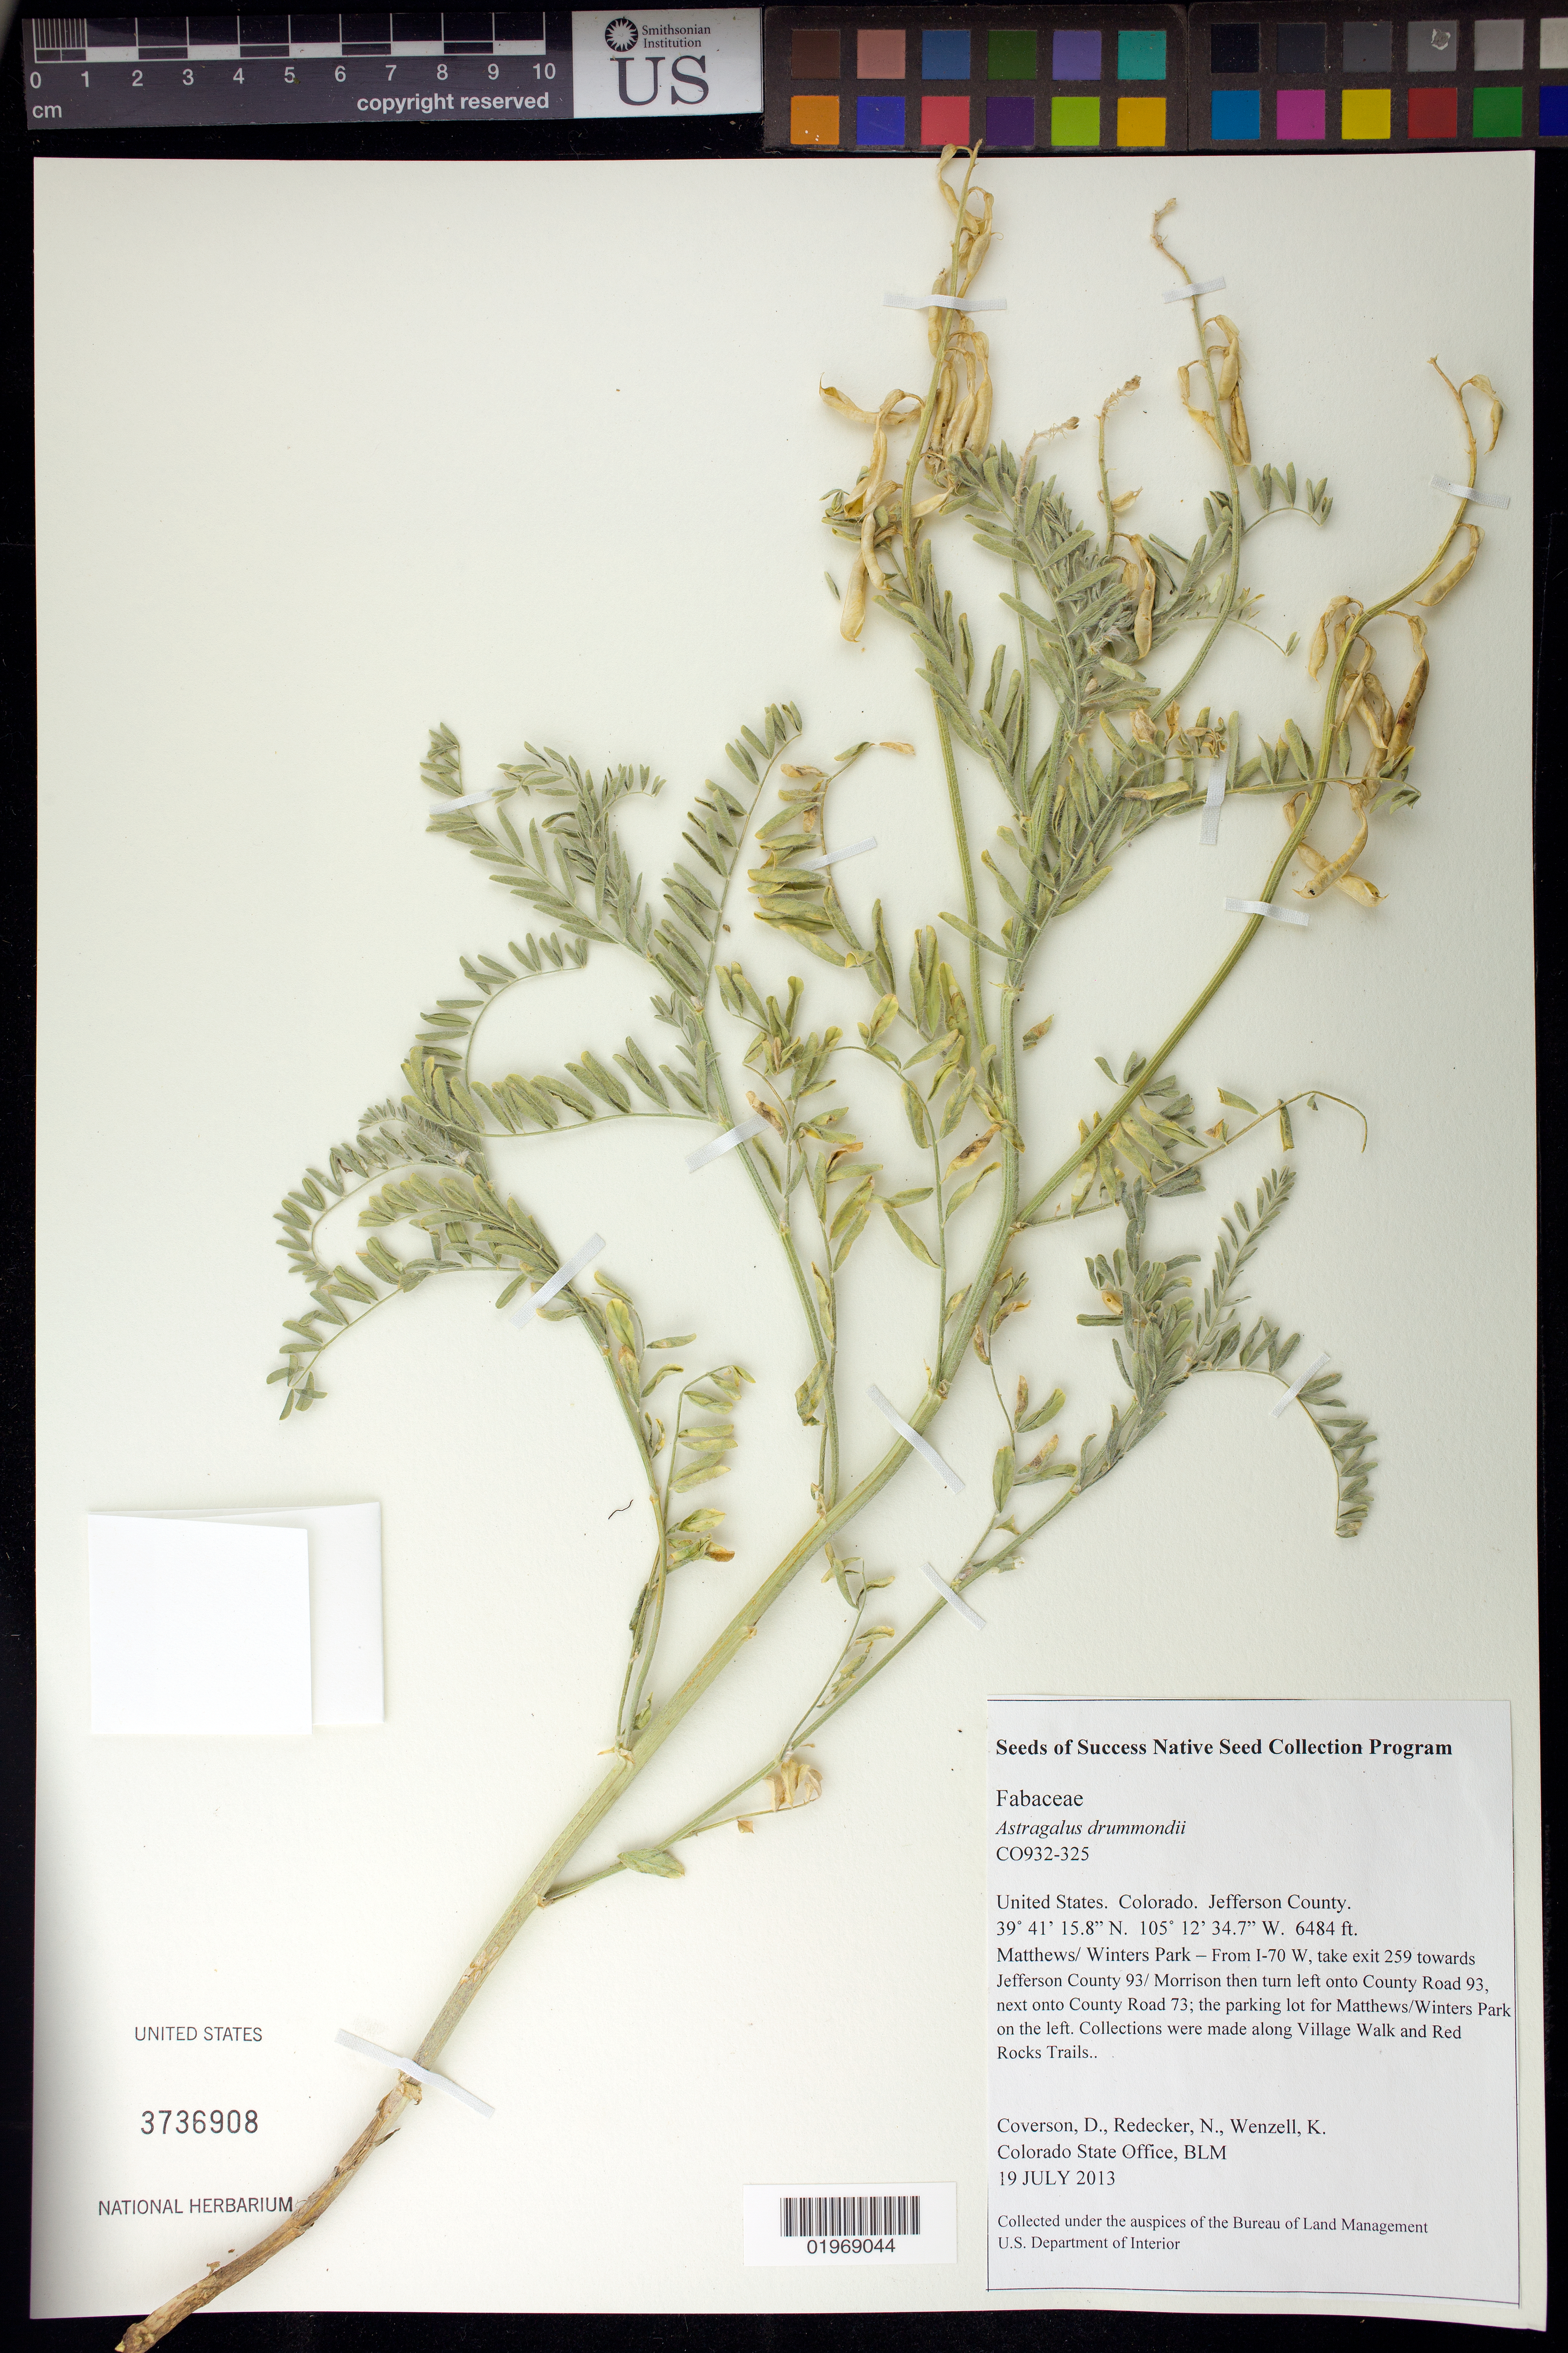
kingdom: Plantae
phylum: Tracheophyta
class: Magnoliopsida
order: Fabales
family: Fabaceae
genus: Astragalus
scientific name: Astragalus drummondii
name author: Hook.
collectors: D. Coverson, N. Redecker & K. Wenzell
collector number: CO932-325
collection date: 2013-07-19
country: United States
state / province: Colorado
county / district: Jefferson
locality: Matthews/ Winters Park, along Village Walk and Red Rocks Trail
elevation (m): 1976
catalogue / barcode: US 3736908